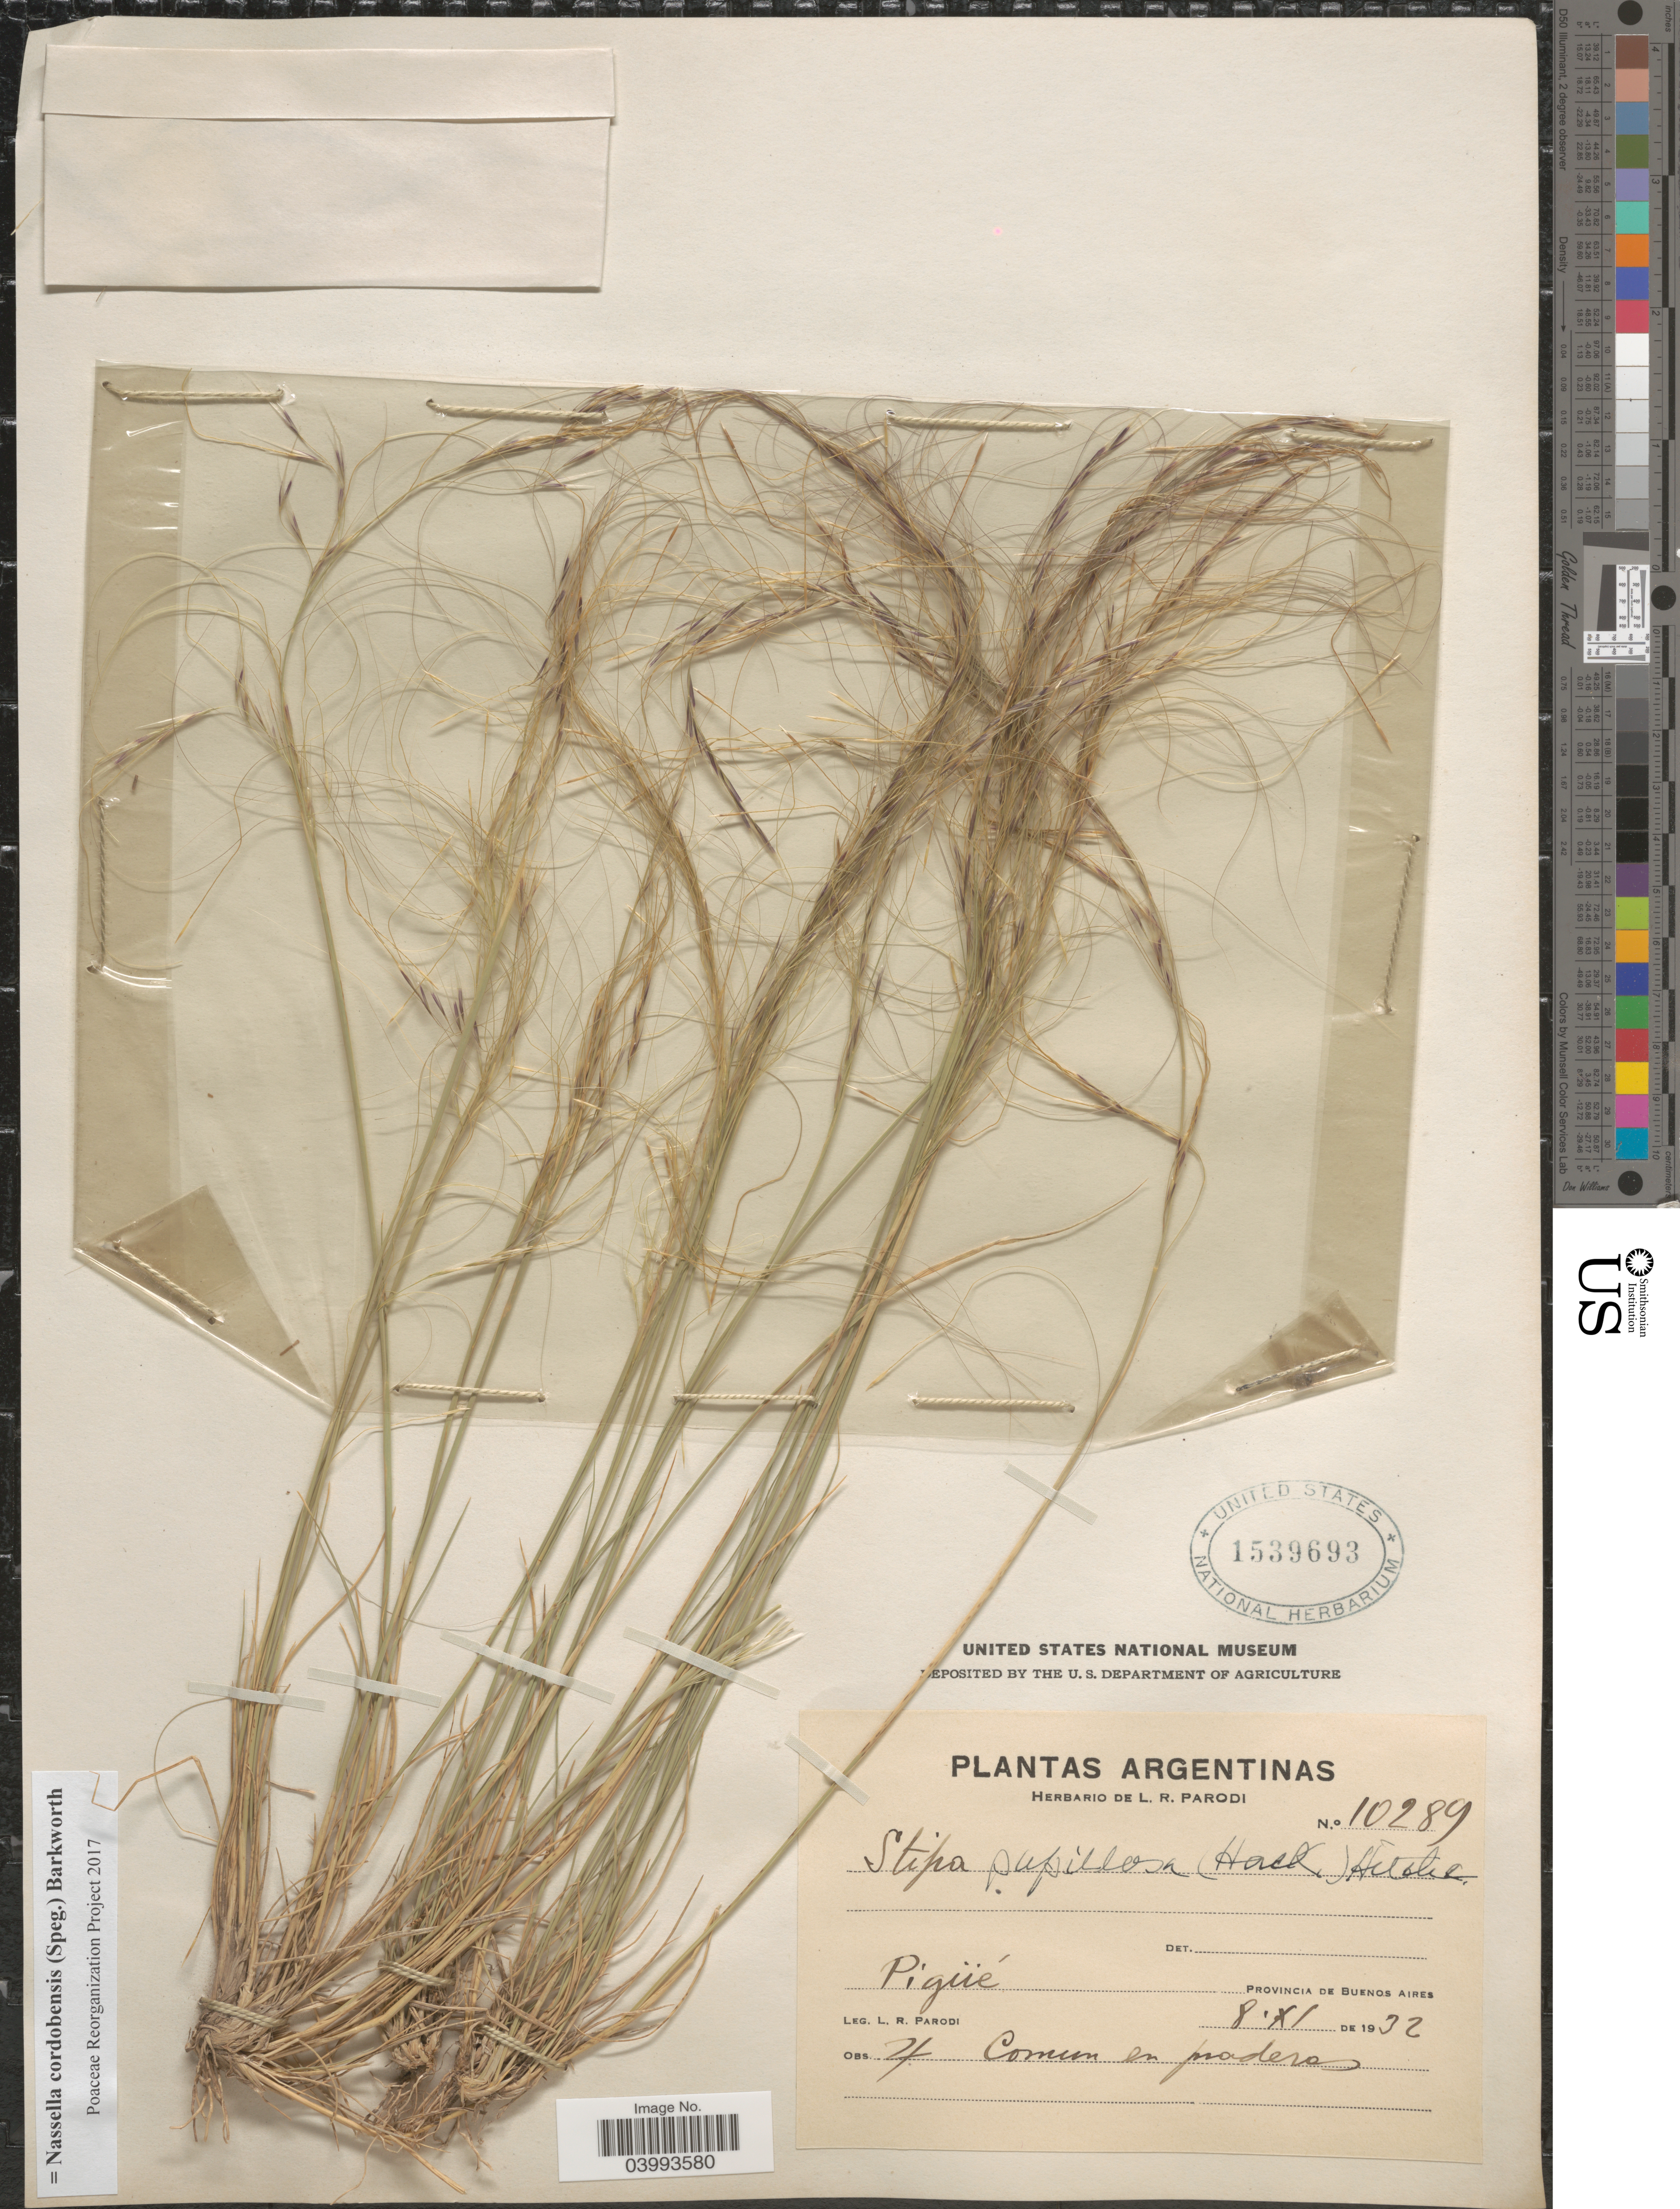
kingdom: Plantae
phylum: Tracheophyta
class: Liliopsida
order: Poales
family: Poaceae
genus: Nassella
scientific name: Nassella cordobensis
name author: (Speg.) Barkworth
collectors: L. R. Parodi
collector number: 10289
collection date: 1932-11-08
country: Argentina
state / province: Buenos Aires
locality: Pigüé .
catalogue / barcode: US 1539693